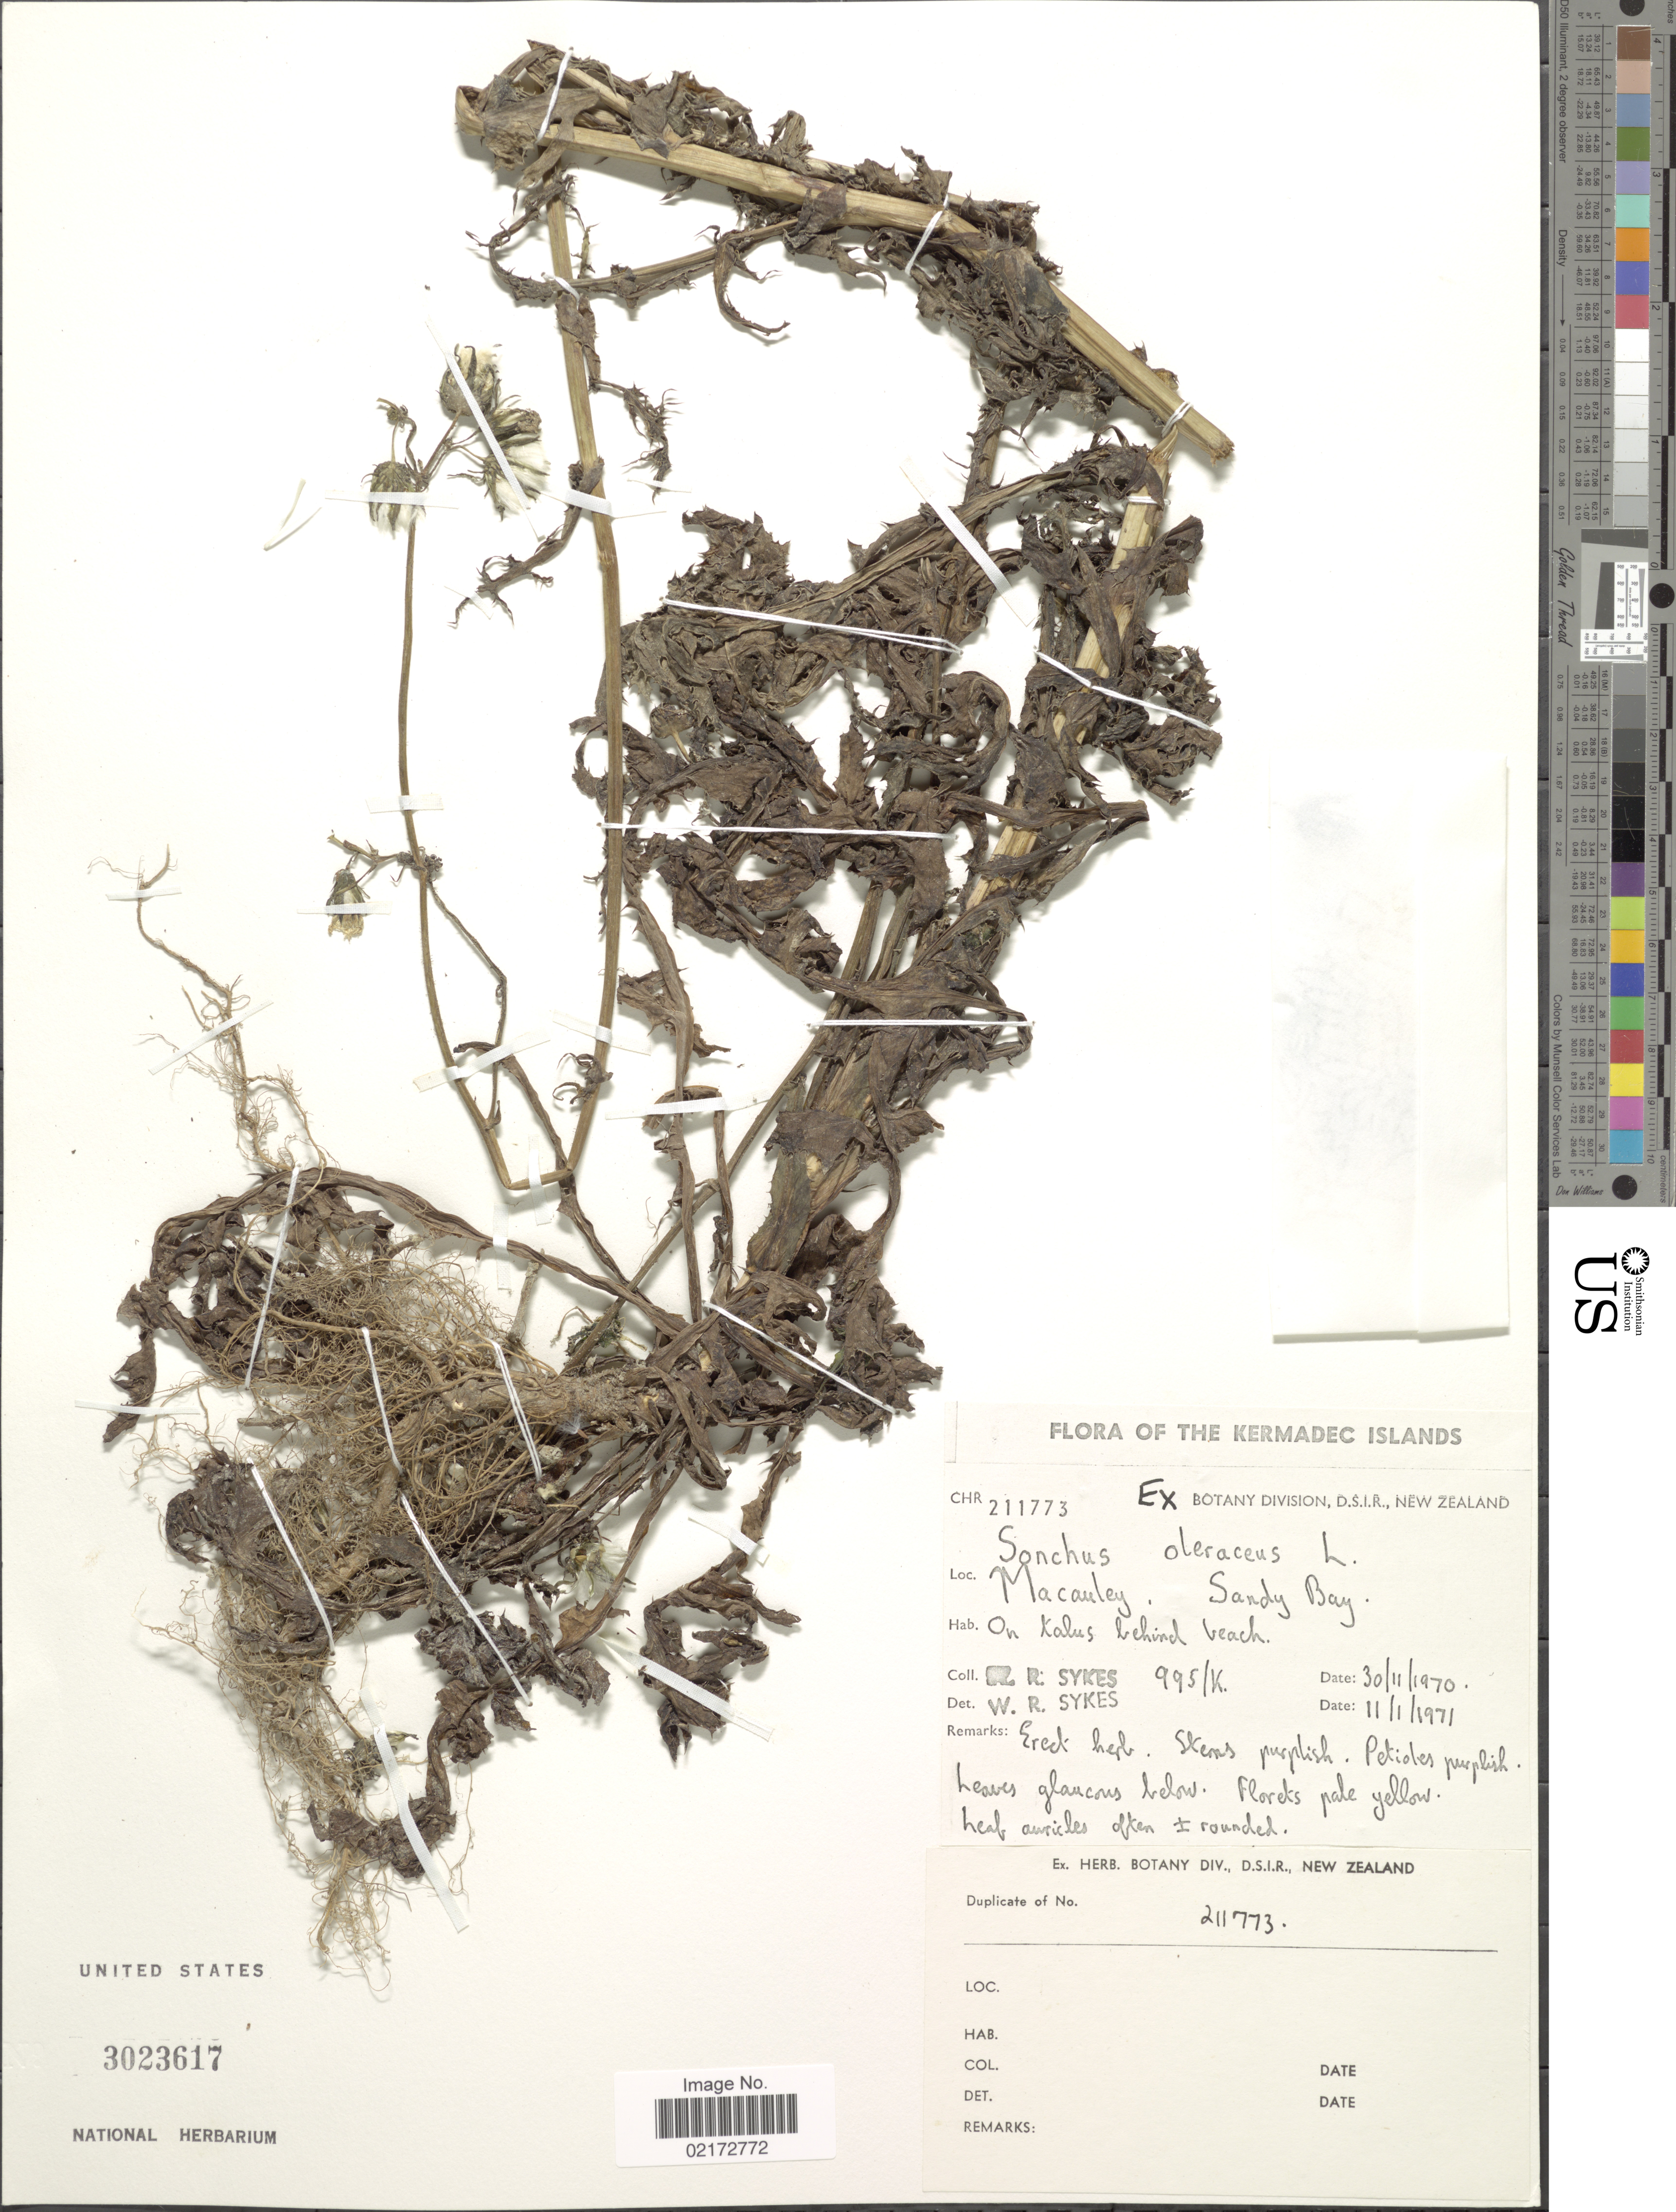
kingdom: Plantae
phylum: Tracheophyta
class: Magnoliopsida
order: Asterales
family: Asteraceae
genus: Sonchus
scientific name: Sonchus oleraceus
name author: L.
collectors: W. R. Sykes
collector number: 995/K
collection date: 1970-11-30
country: New Zealand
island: Macauley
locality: Macauley, Sandy Bay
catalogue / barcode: US 3023617